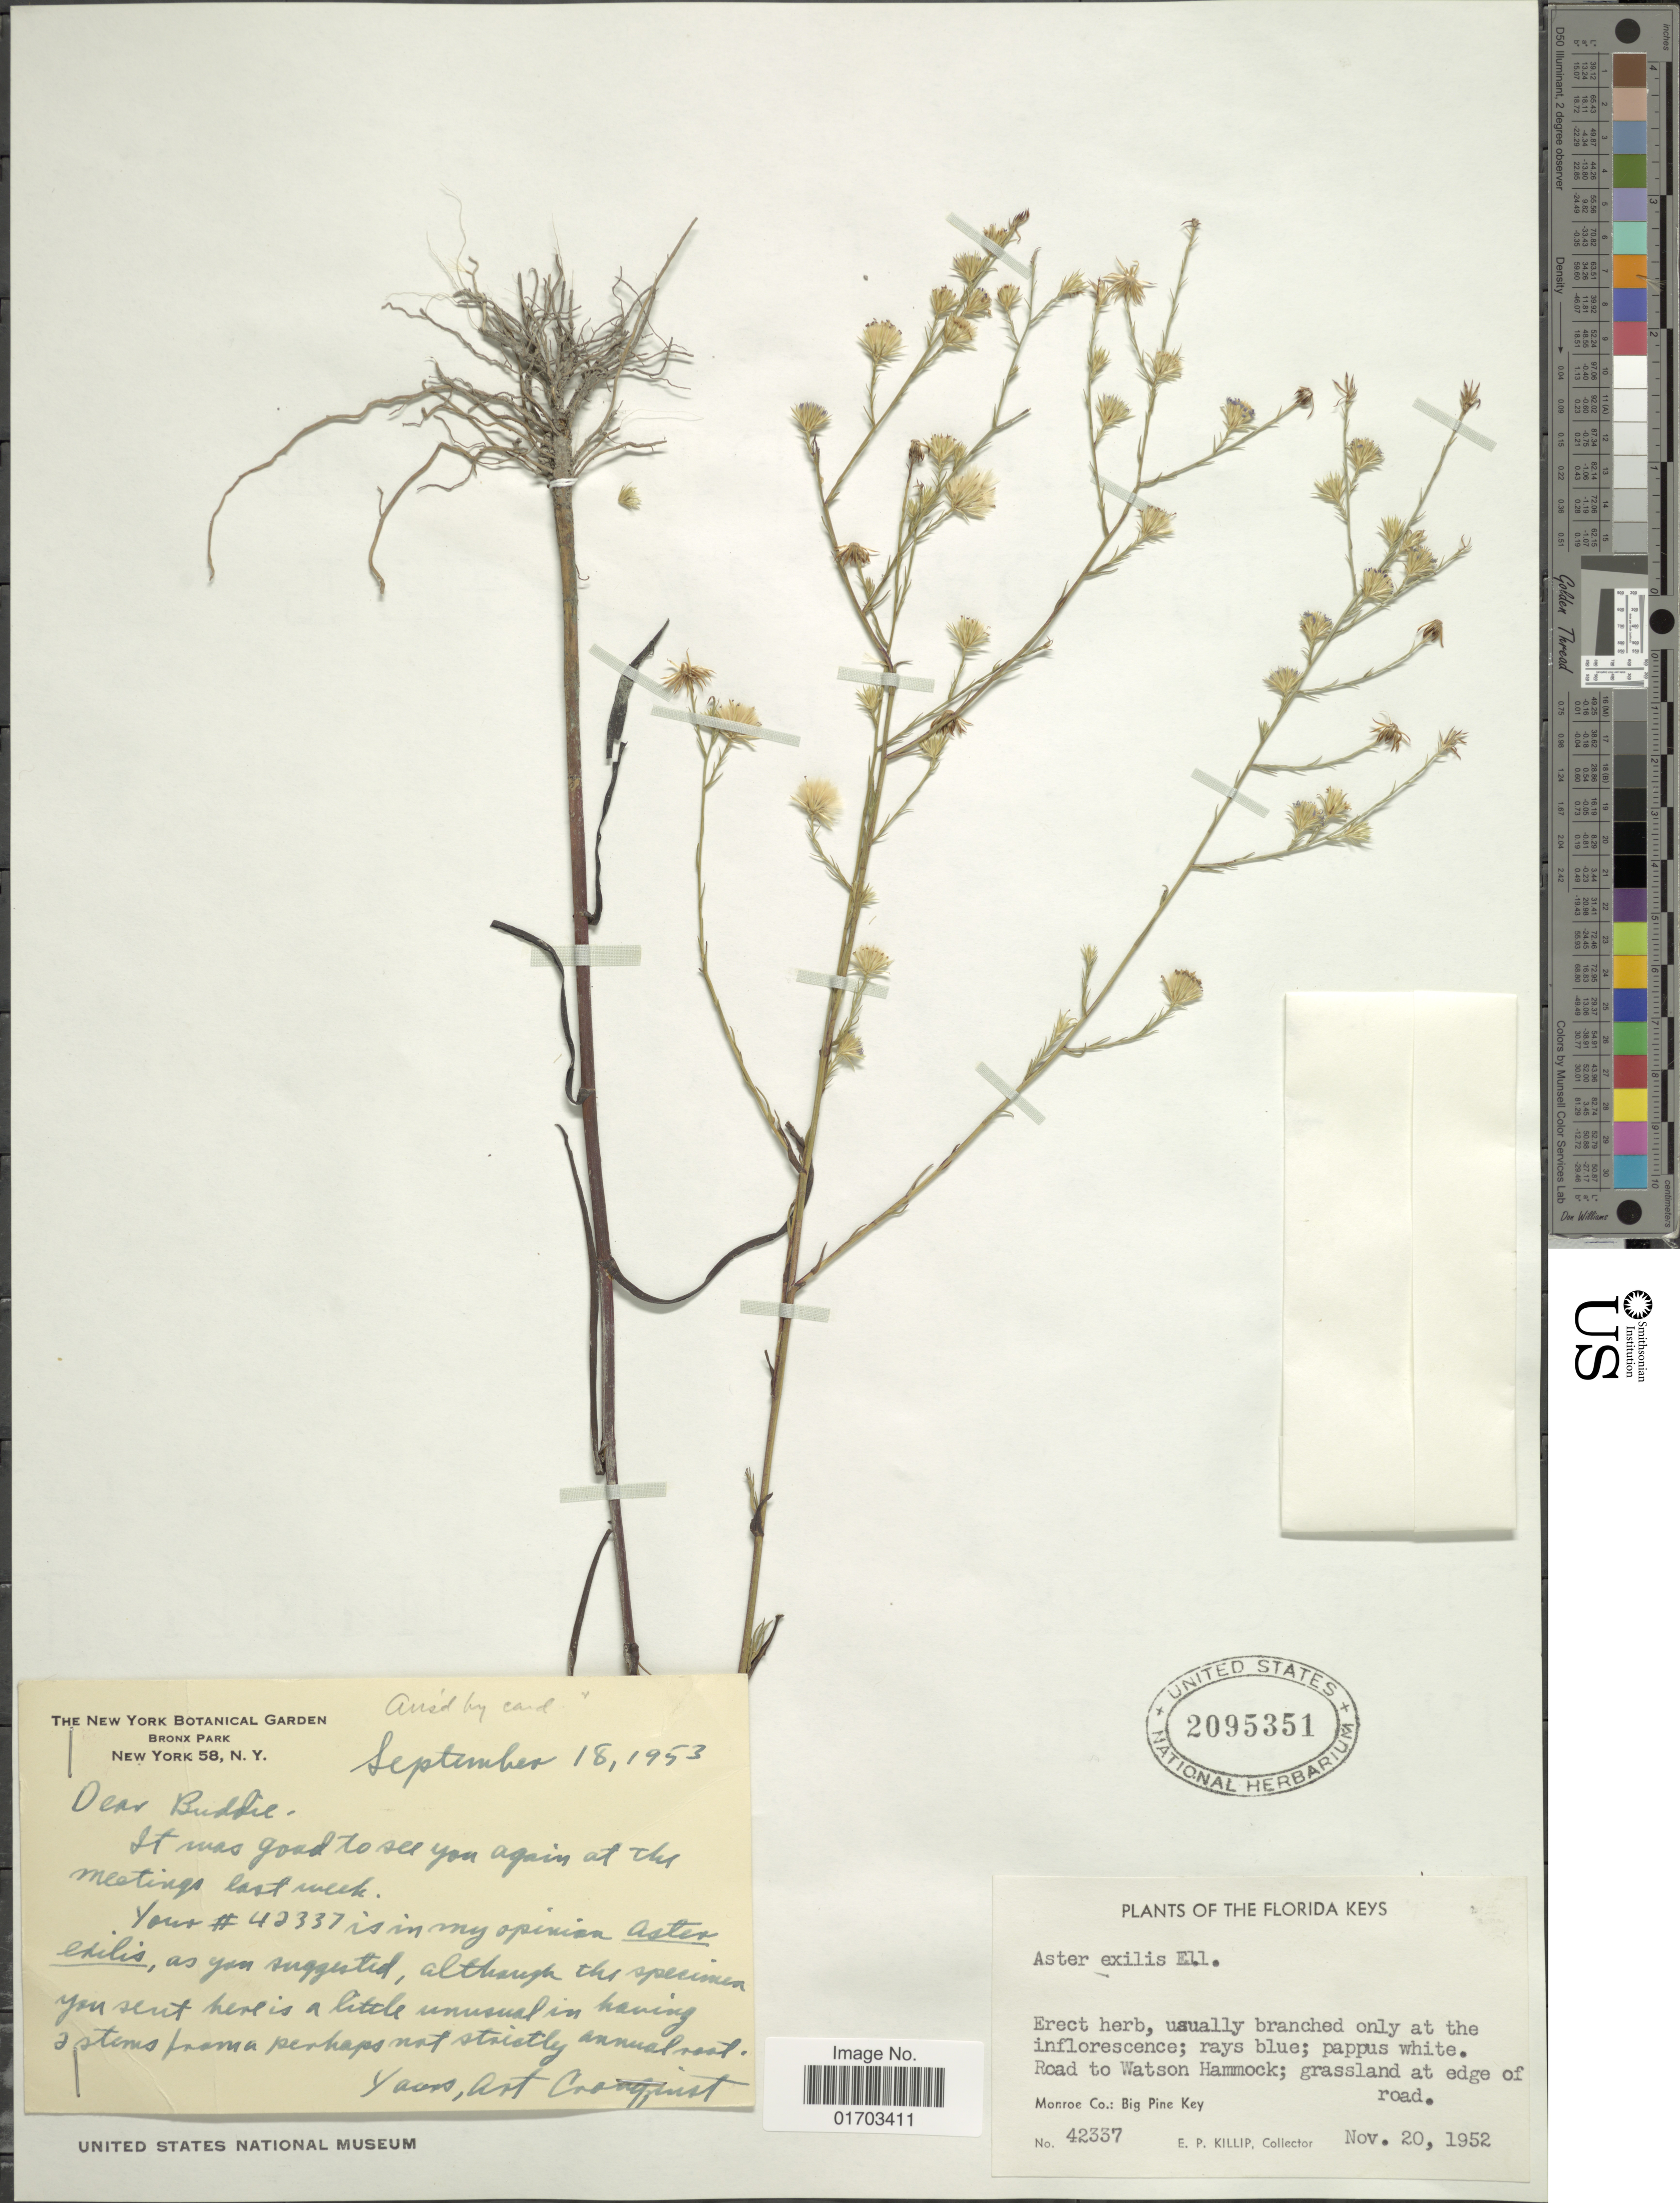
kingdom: Plantae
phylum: Tracheophyta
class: Magnoliopsida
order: Asterales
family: Asteraceae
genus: Symphyotrichum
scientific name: Symphyotrichum subulatum var. ligulatum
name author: (Shinners) S.D. Sundb.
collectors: E. P. Killip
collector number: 42337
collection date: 1952-11-20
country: United States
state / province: Florida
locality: Road to Watson Hammock; grassland at edge of road, Monroe Co.: Big Pine Key, Florida Keys.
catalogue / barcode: US 2095351